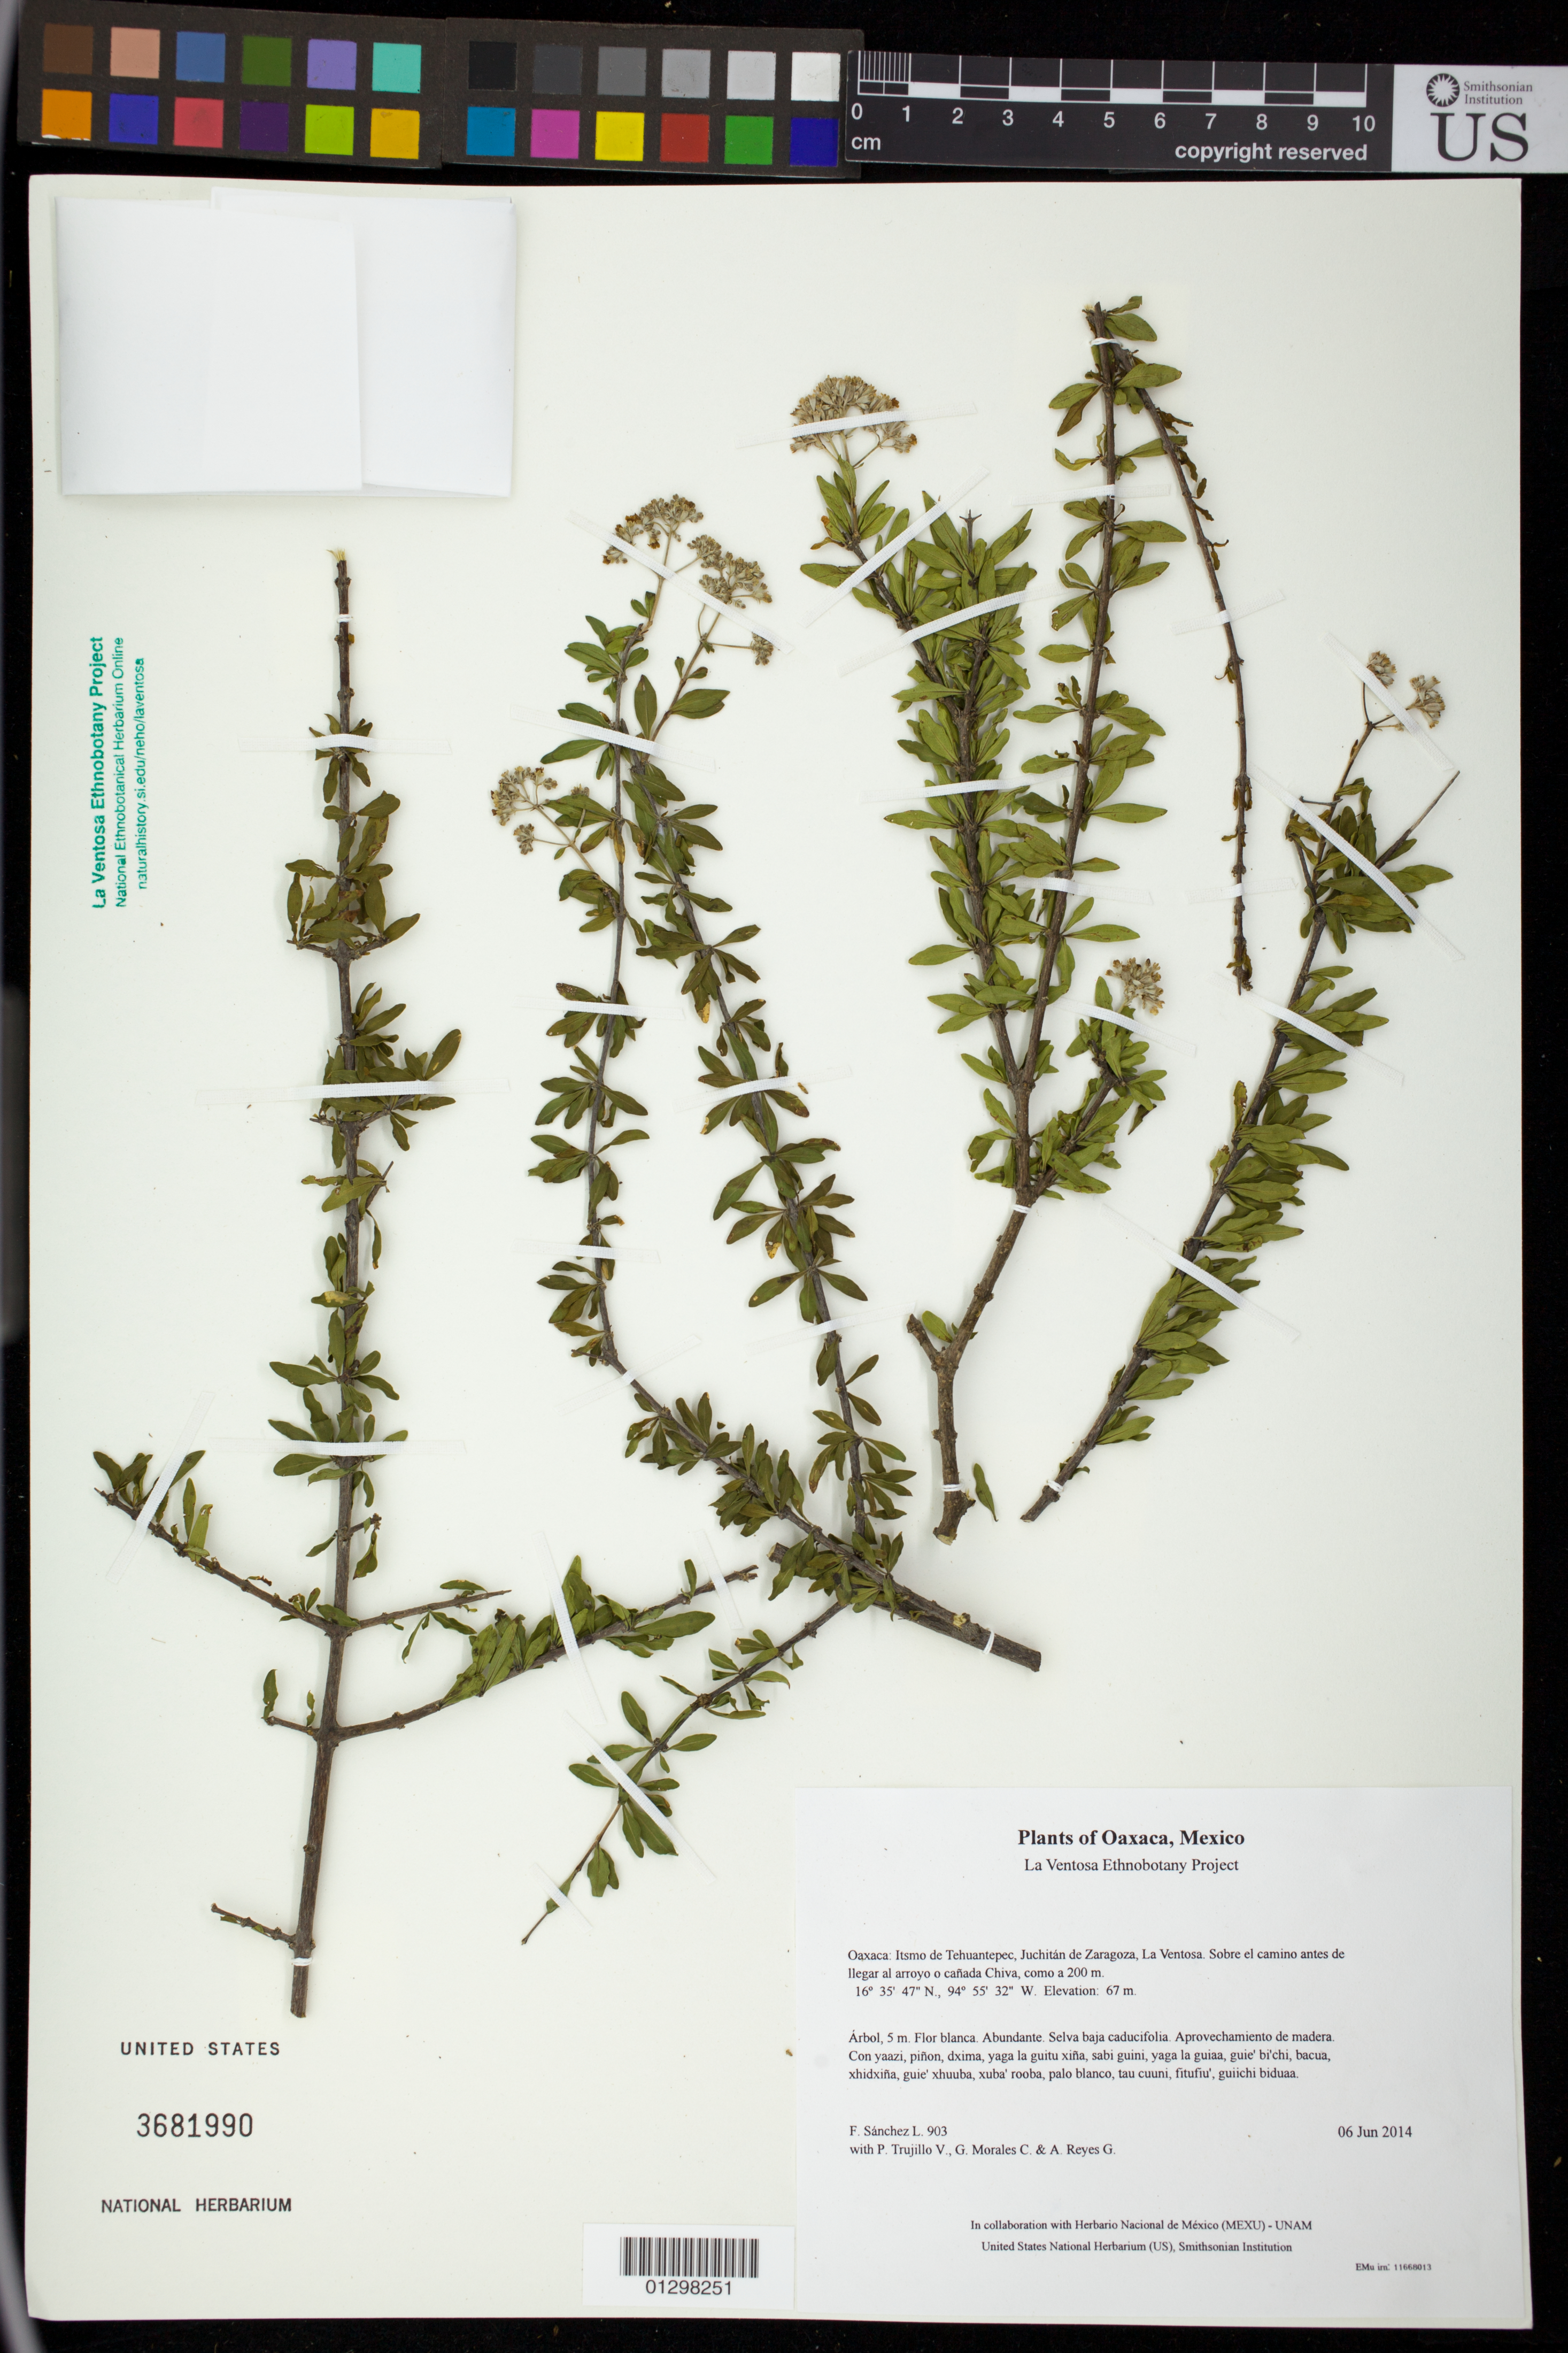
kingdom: Plantae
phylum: Tracheophyta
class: Magnoliopsida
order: Gentianales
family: Rubiaceae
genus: Machaonia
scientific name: Machaonia martinezorum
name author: Lorence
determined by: Torres Montufar, J. A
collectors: F. Sánchez L., P. Trujillo V., G. Morales C. & A. Reyes G.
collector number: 903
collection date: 2014-06-06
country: Mexico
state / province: Oaxaca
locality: Itsmo de Tehuantepec, Juchitán de Zaragoza, La Ventosa. Sobre el camino antes de llegar al arroyo o cañada Chiva, como a 200 m.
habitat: Selva baja caducifolia. Aprovechamiento de madera.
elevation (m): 67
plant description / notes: JEBOT, MEXU, SERO, US; Yaga. 5 m. Guie' naquichi'. Stale.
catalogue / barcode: US 3681990